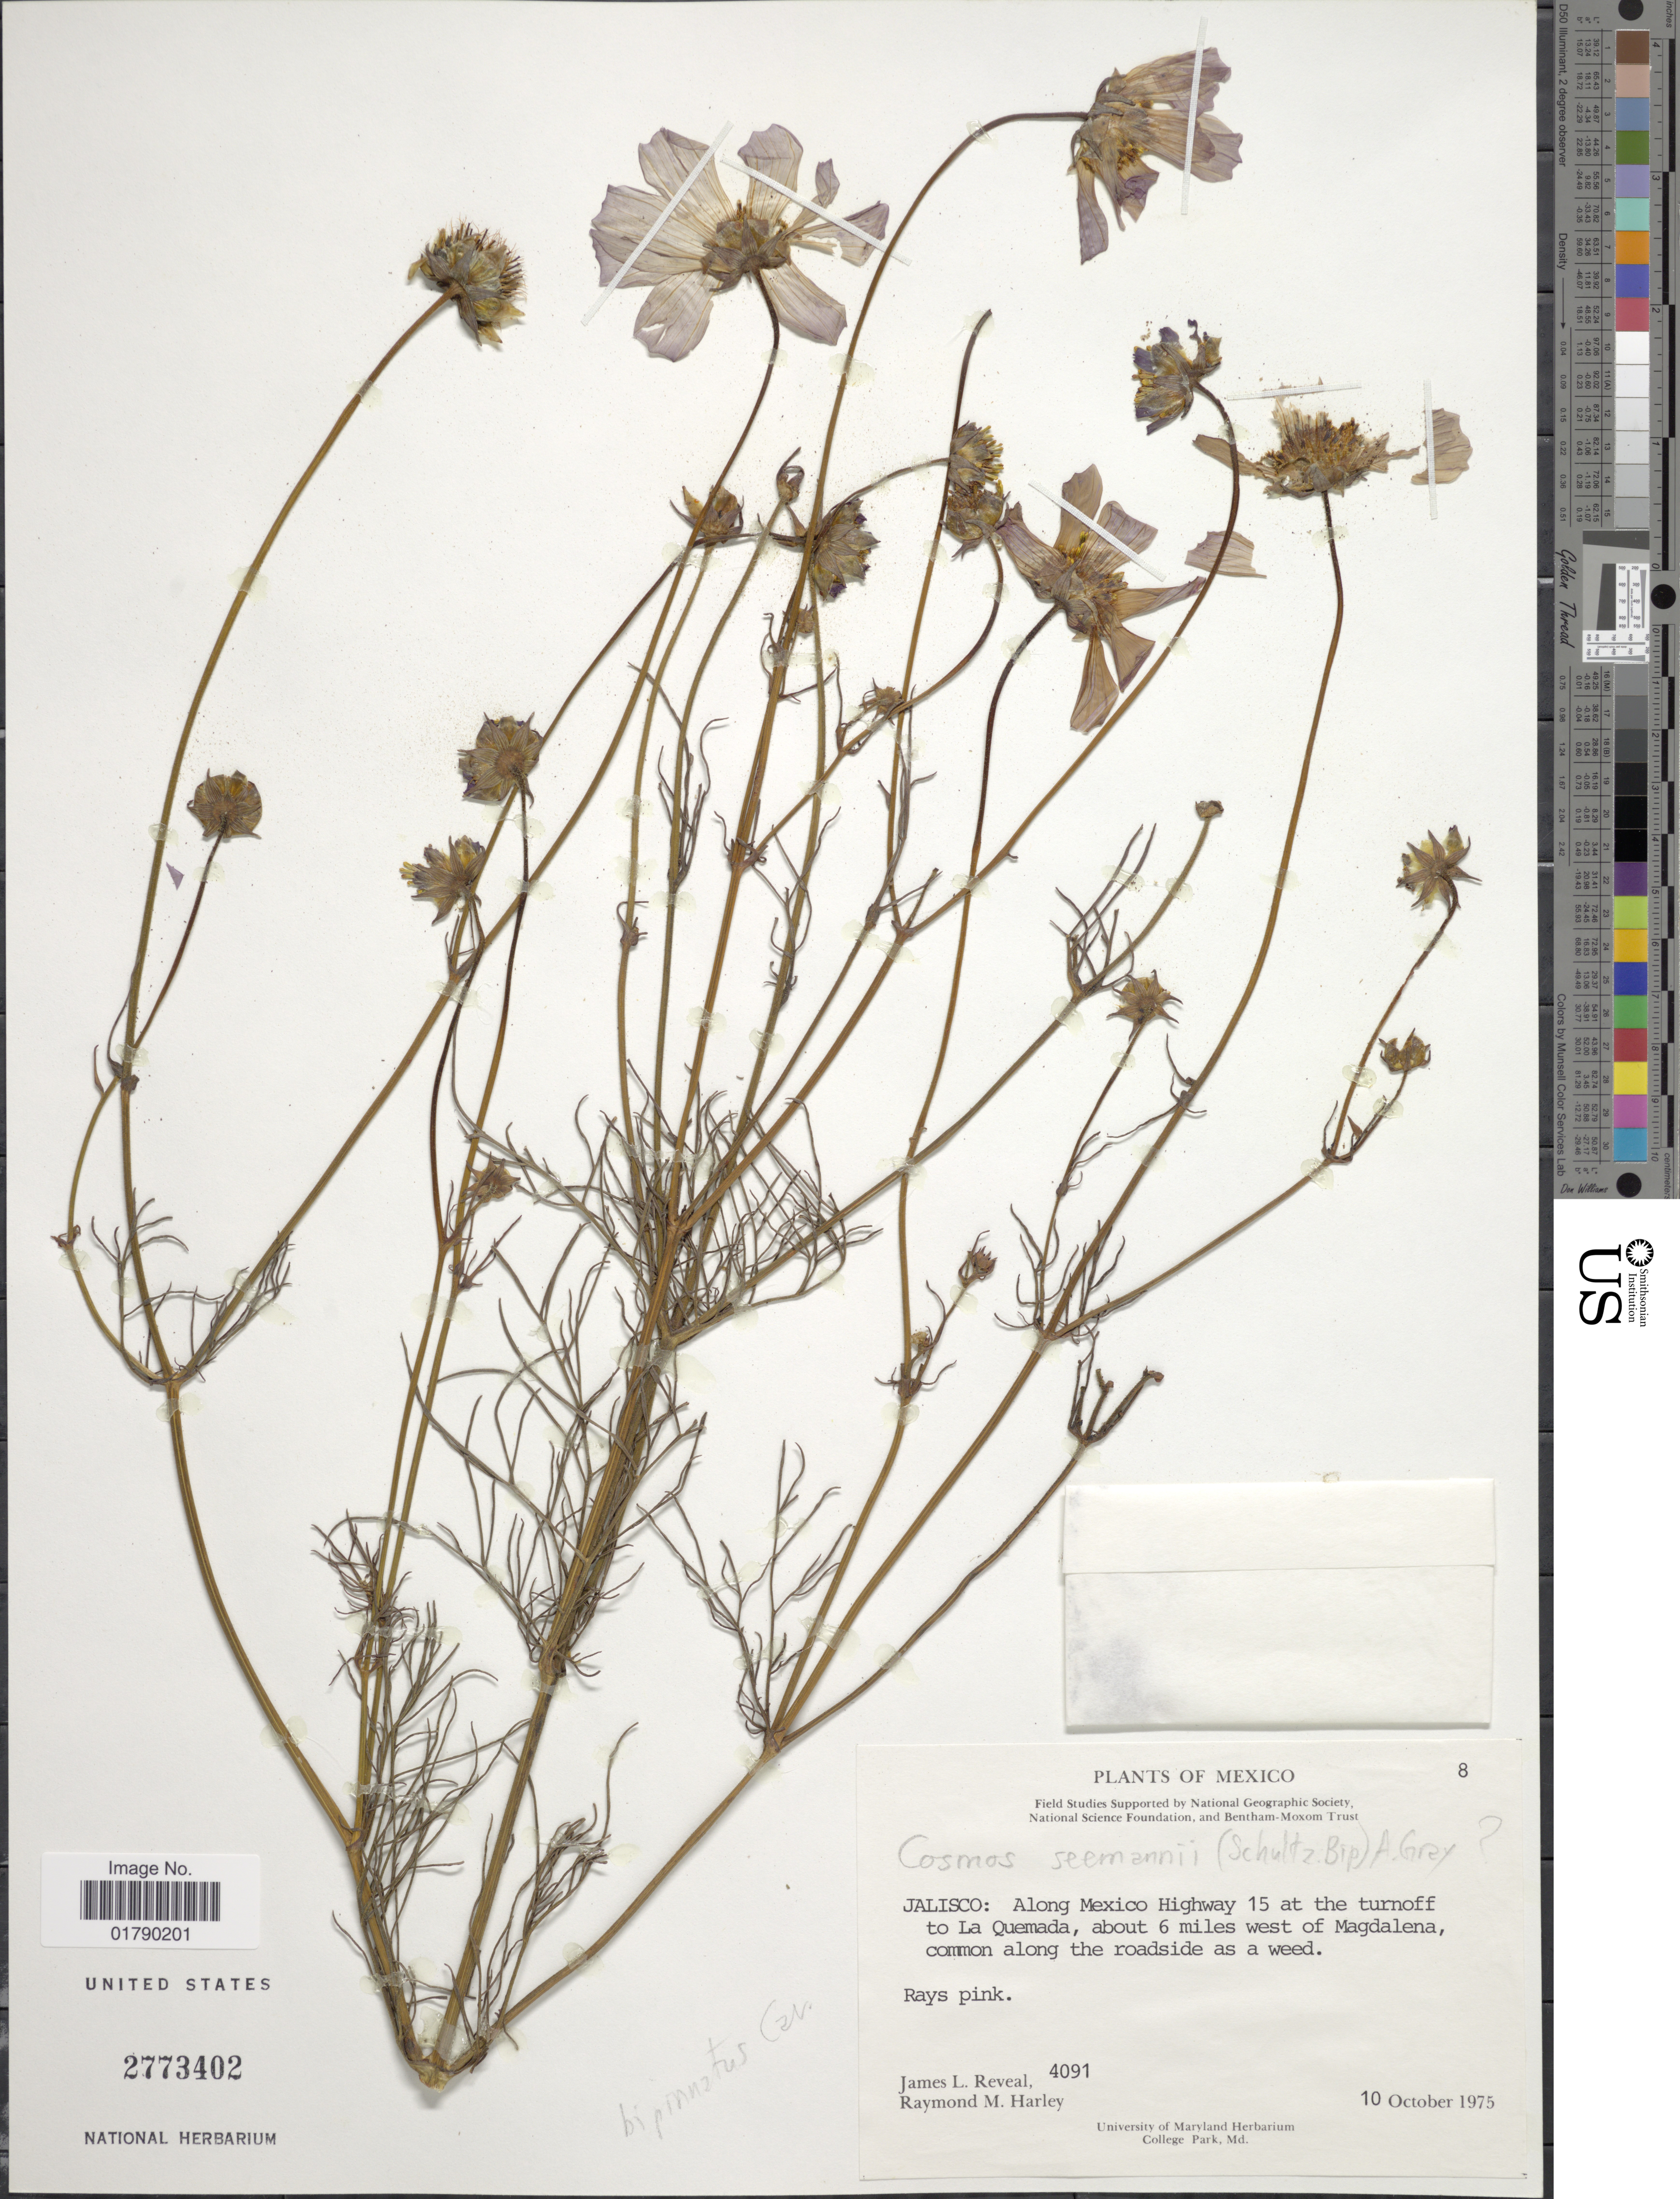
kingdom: Plantae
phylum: Tracheophyta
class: Magnoliopsida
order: Asterales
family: Asteraceae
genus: Cosmos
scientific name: Cosmos bipinnatus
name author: Cav.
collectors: J. L. Reveal & R. M. Harley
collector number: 4091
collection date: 1975-10-10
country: Mexico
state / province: Jalisco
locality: Along Mexico Highway 15 at the turnoff to La Quemada, about 6 miles west of Magdalena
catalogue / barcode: US 2773402